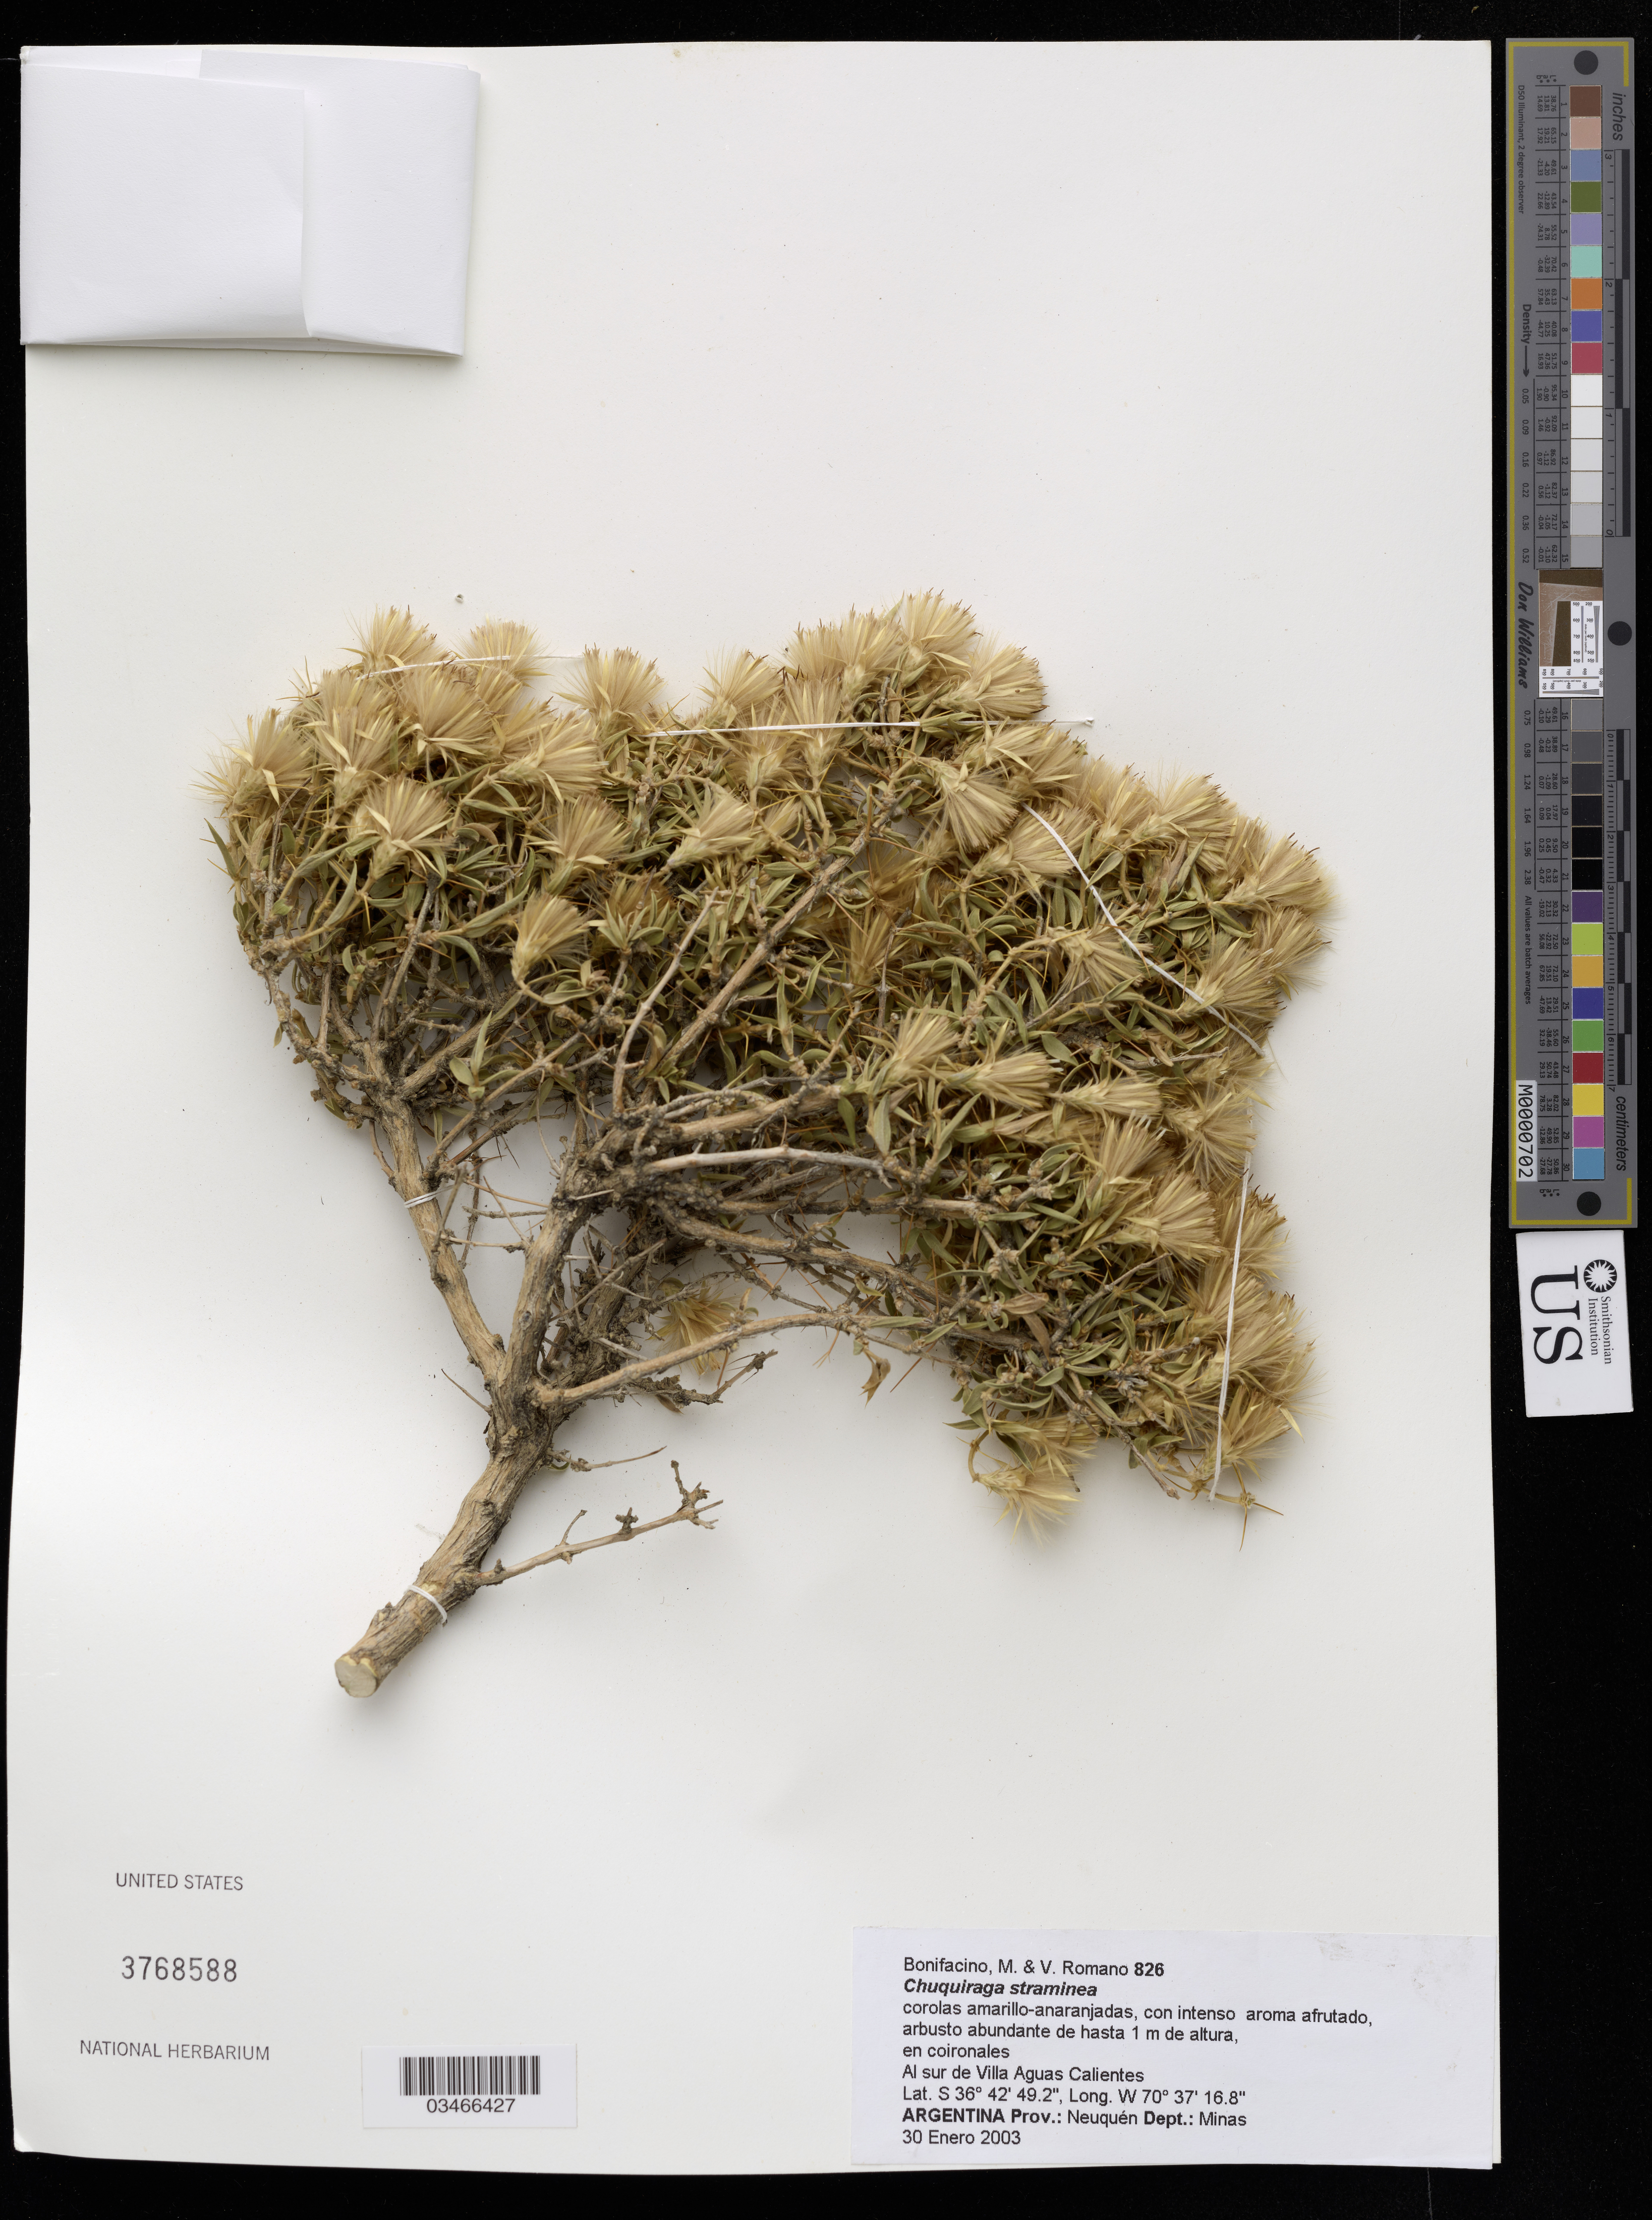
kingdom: Plantae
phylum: Tracheophyta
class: Magnoliopsida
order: Asterales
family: Asteraceae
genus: Chuquiraga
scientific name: Chuquiraga straminea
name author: Sandwith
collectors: M. Bonifacino & V. Romano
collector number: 826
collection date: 2003-01-30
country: Argentina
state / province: Neuquen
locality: Al sur de Villa Aguas Calientes. Dept.: Minas.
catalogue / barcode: US 3768588